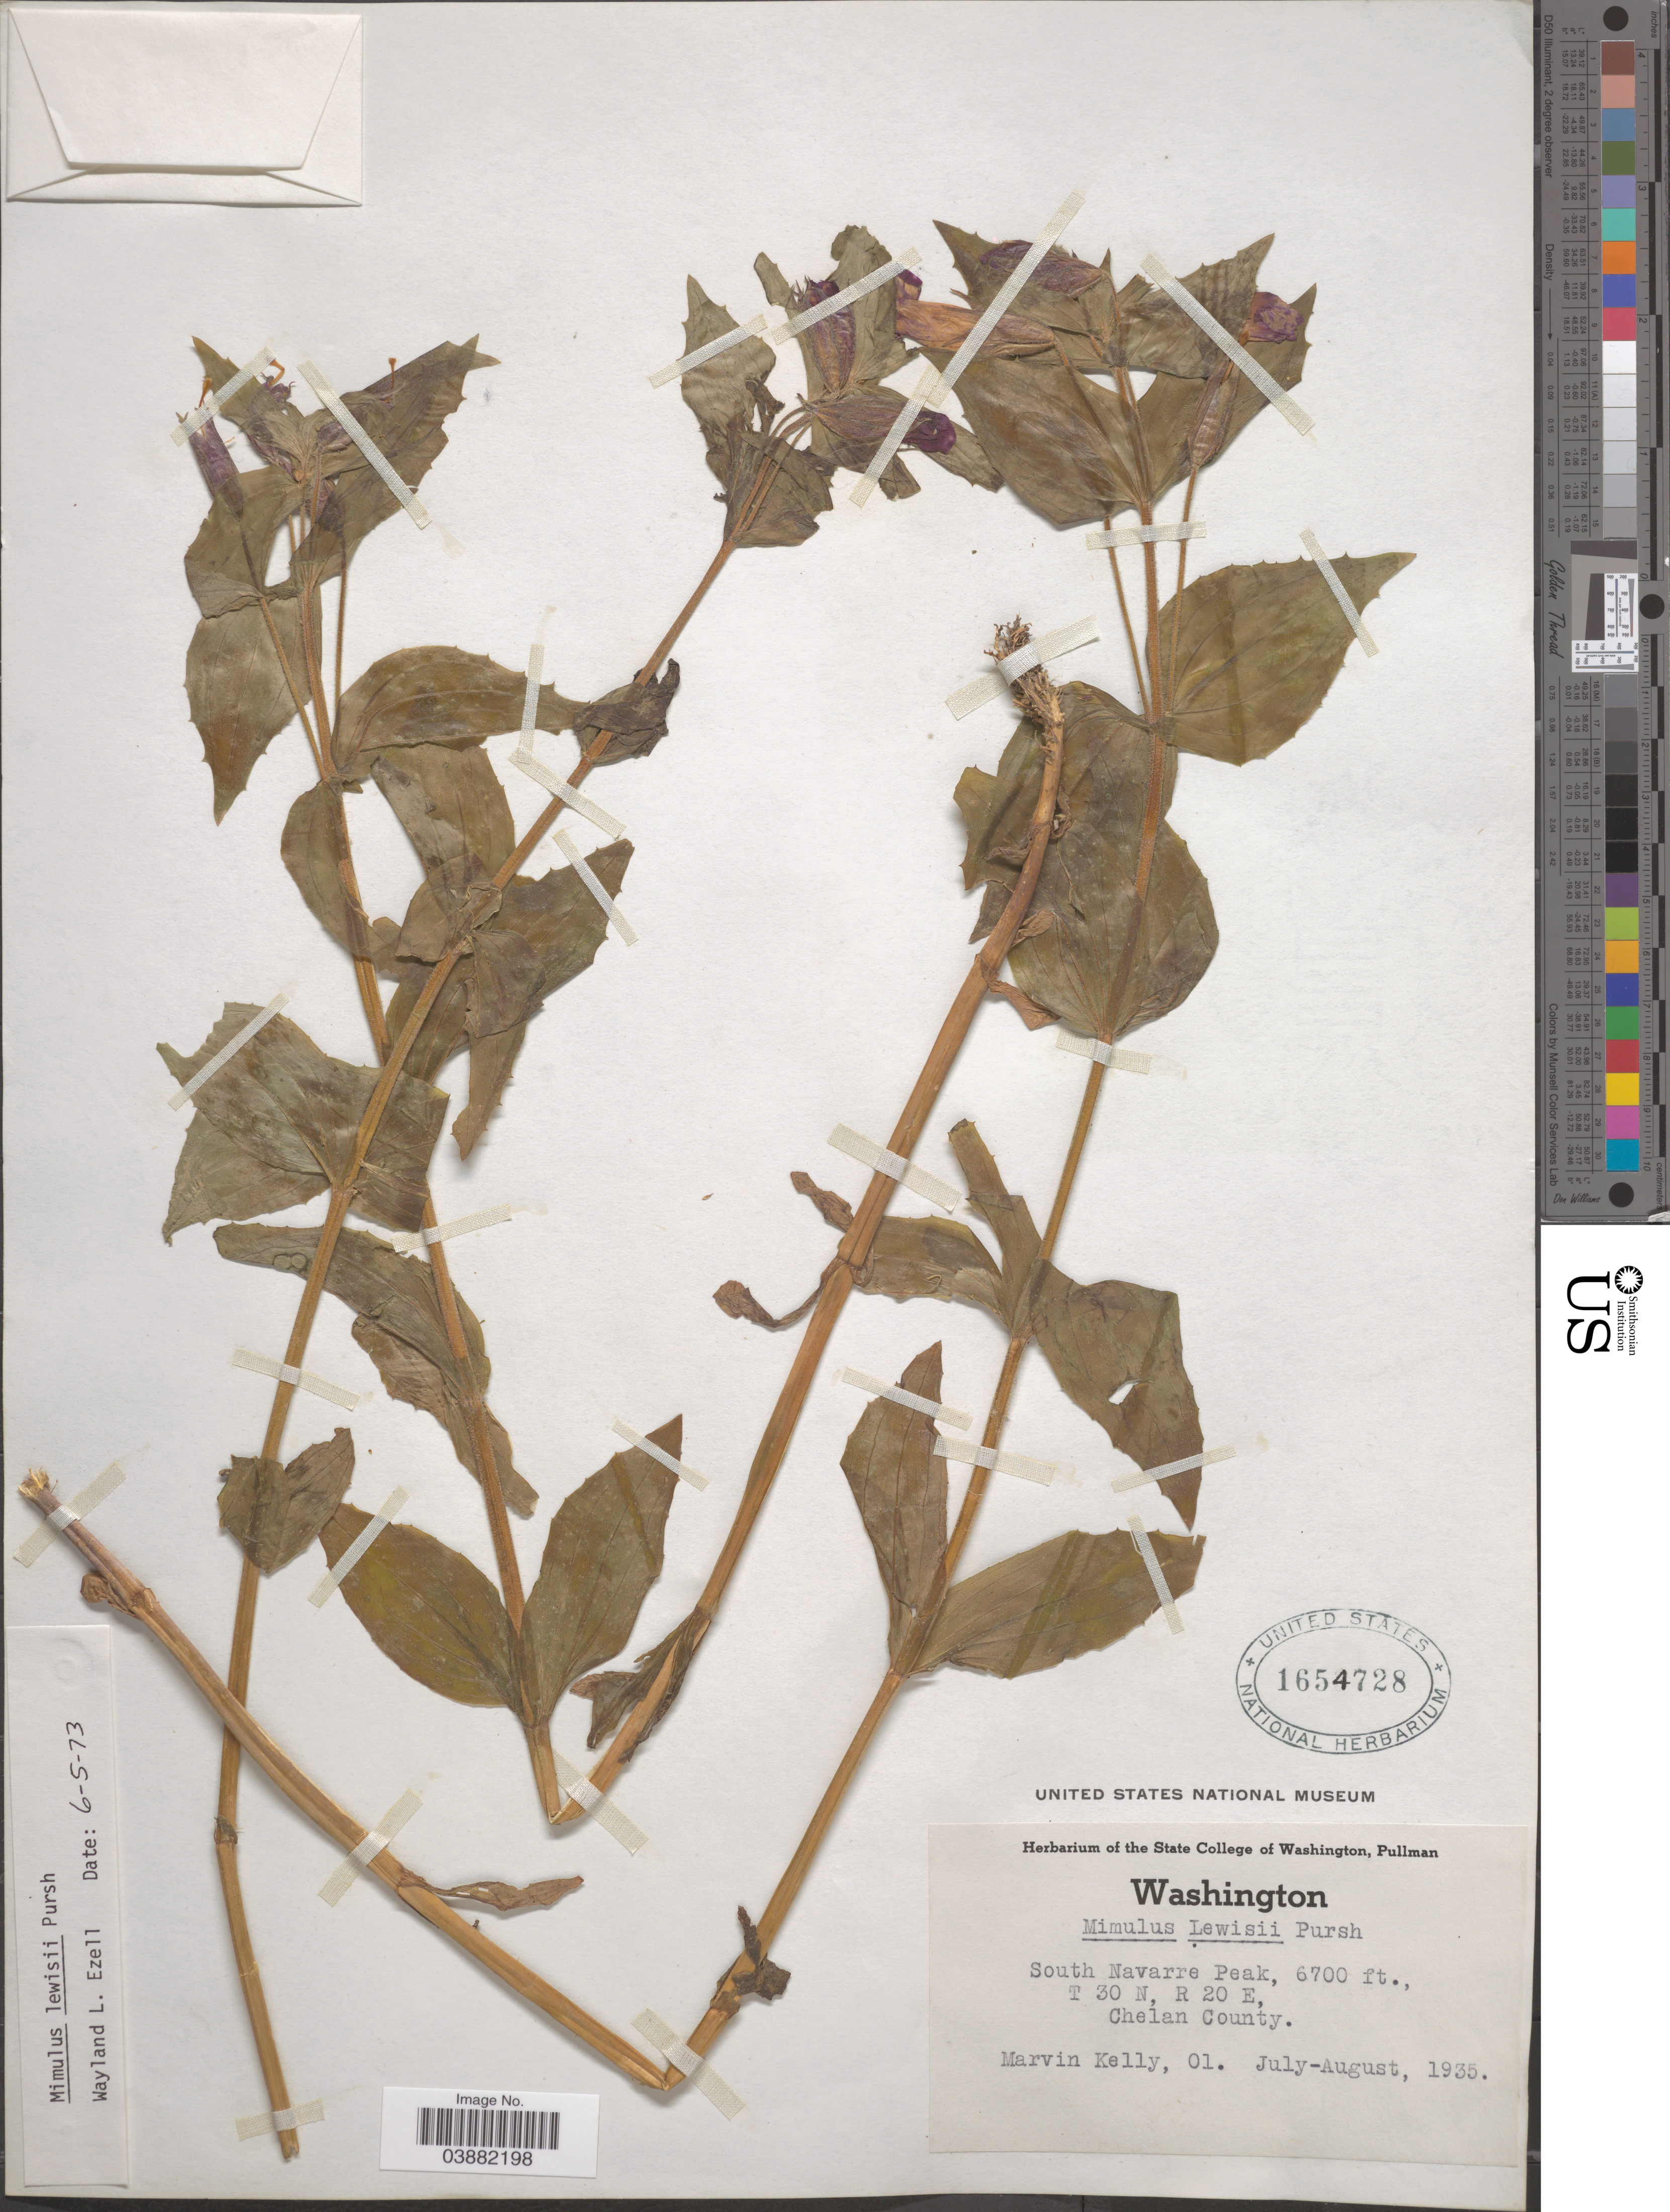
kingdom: Plantae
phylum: Tracheophyta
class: Magnoliopsida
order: Lamiales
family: Phrymaceae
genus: Mimulus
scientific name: Mimulus lewisii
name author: Pursh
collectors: M. Kelly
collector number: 01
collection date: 1935-07/1935-08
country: United States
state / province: Washington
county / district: Chelan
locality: South Navarre Peak. T 30 N, R 20 E, Chelan County.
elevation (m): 2042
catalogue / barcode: US 1654728